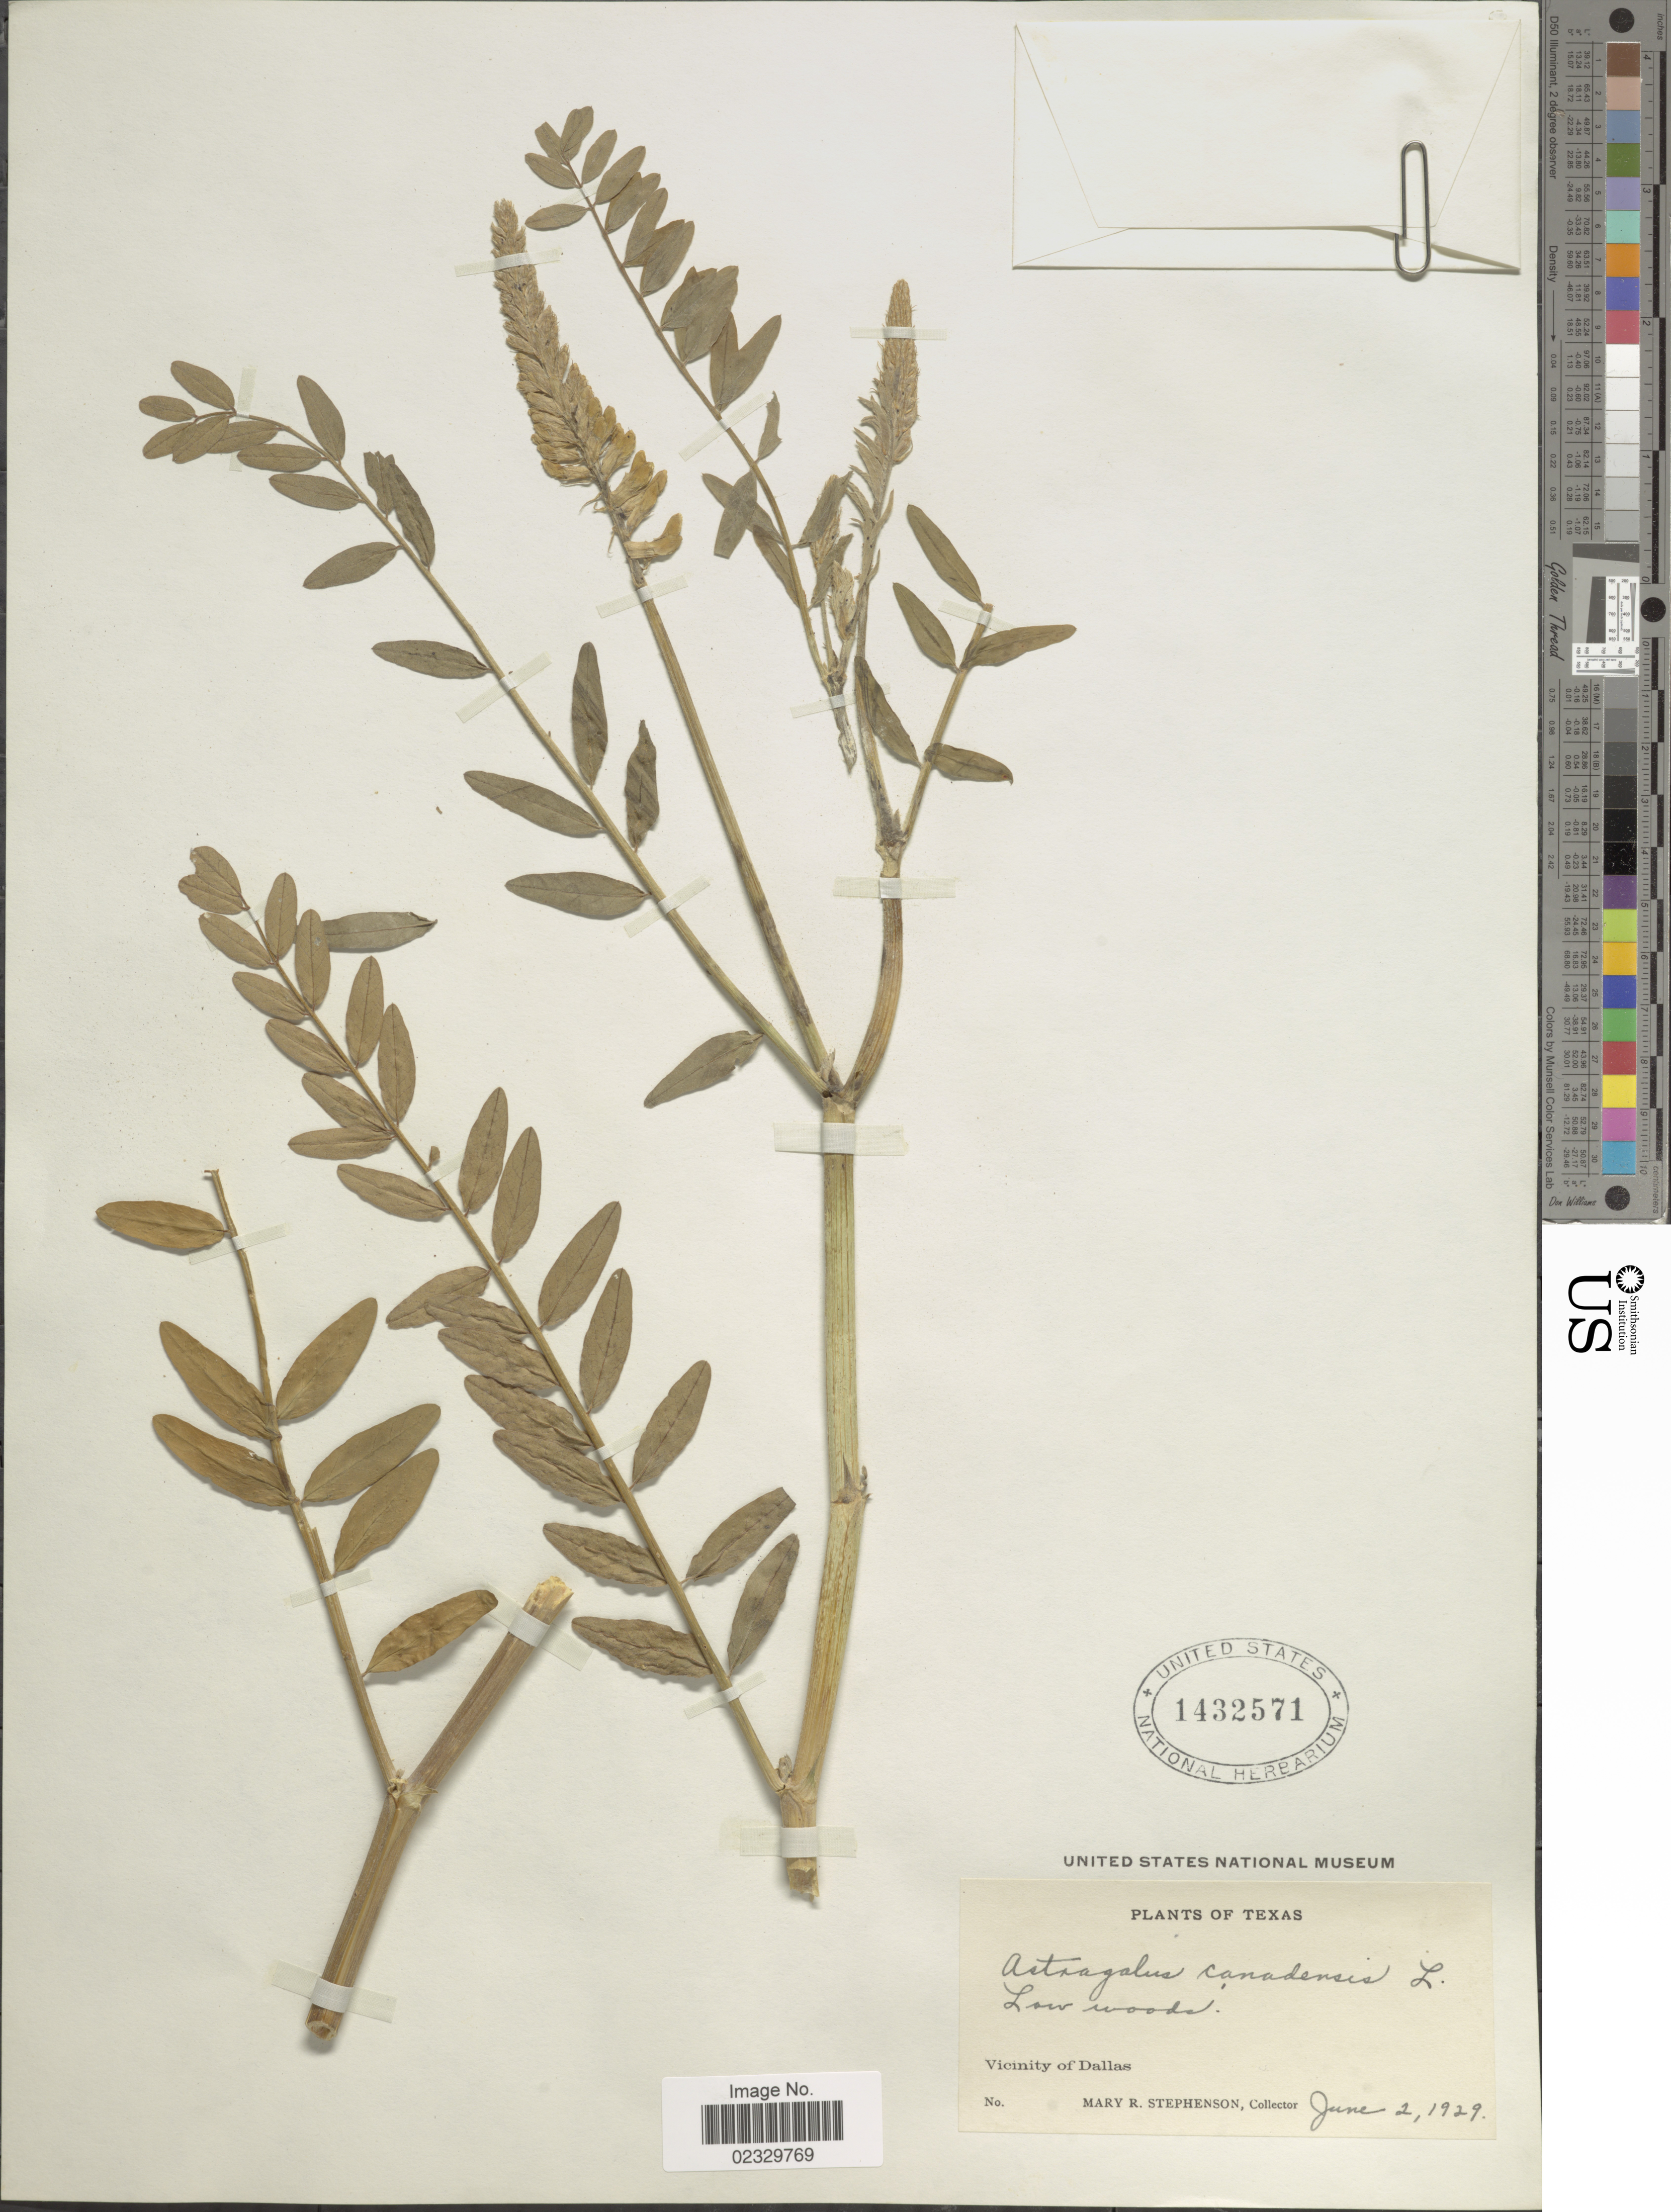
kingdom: Plantae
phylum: Tracheophyta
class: Magnoliopsida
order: Fabales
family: Fabaceae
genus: Astragalus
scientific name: Astragalus canadensis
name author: L.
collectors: M. Stephenson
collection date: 1929-06-02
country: United States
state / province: Texas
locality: Vicinity of Dallas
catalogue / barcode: US 1432571